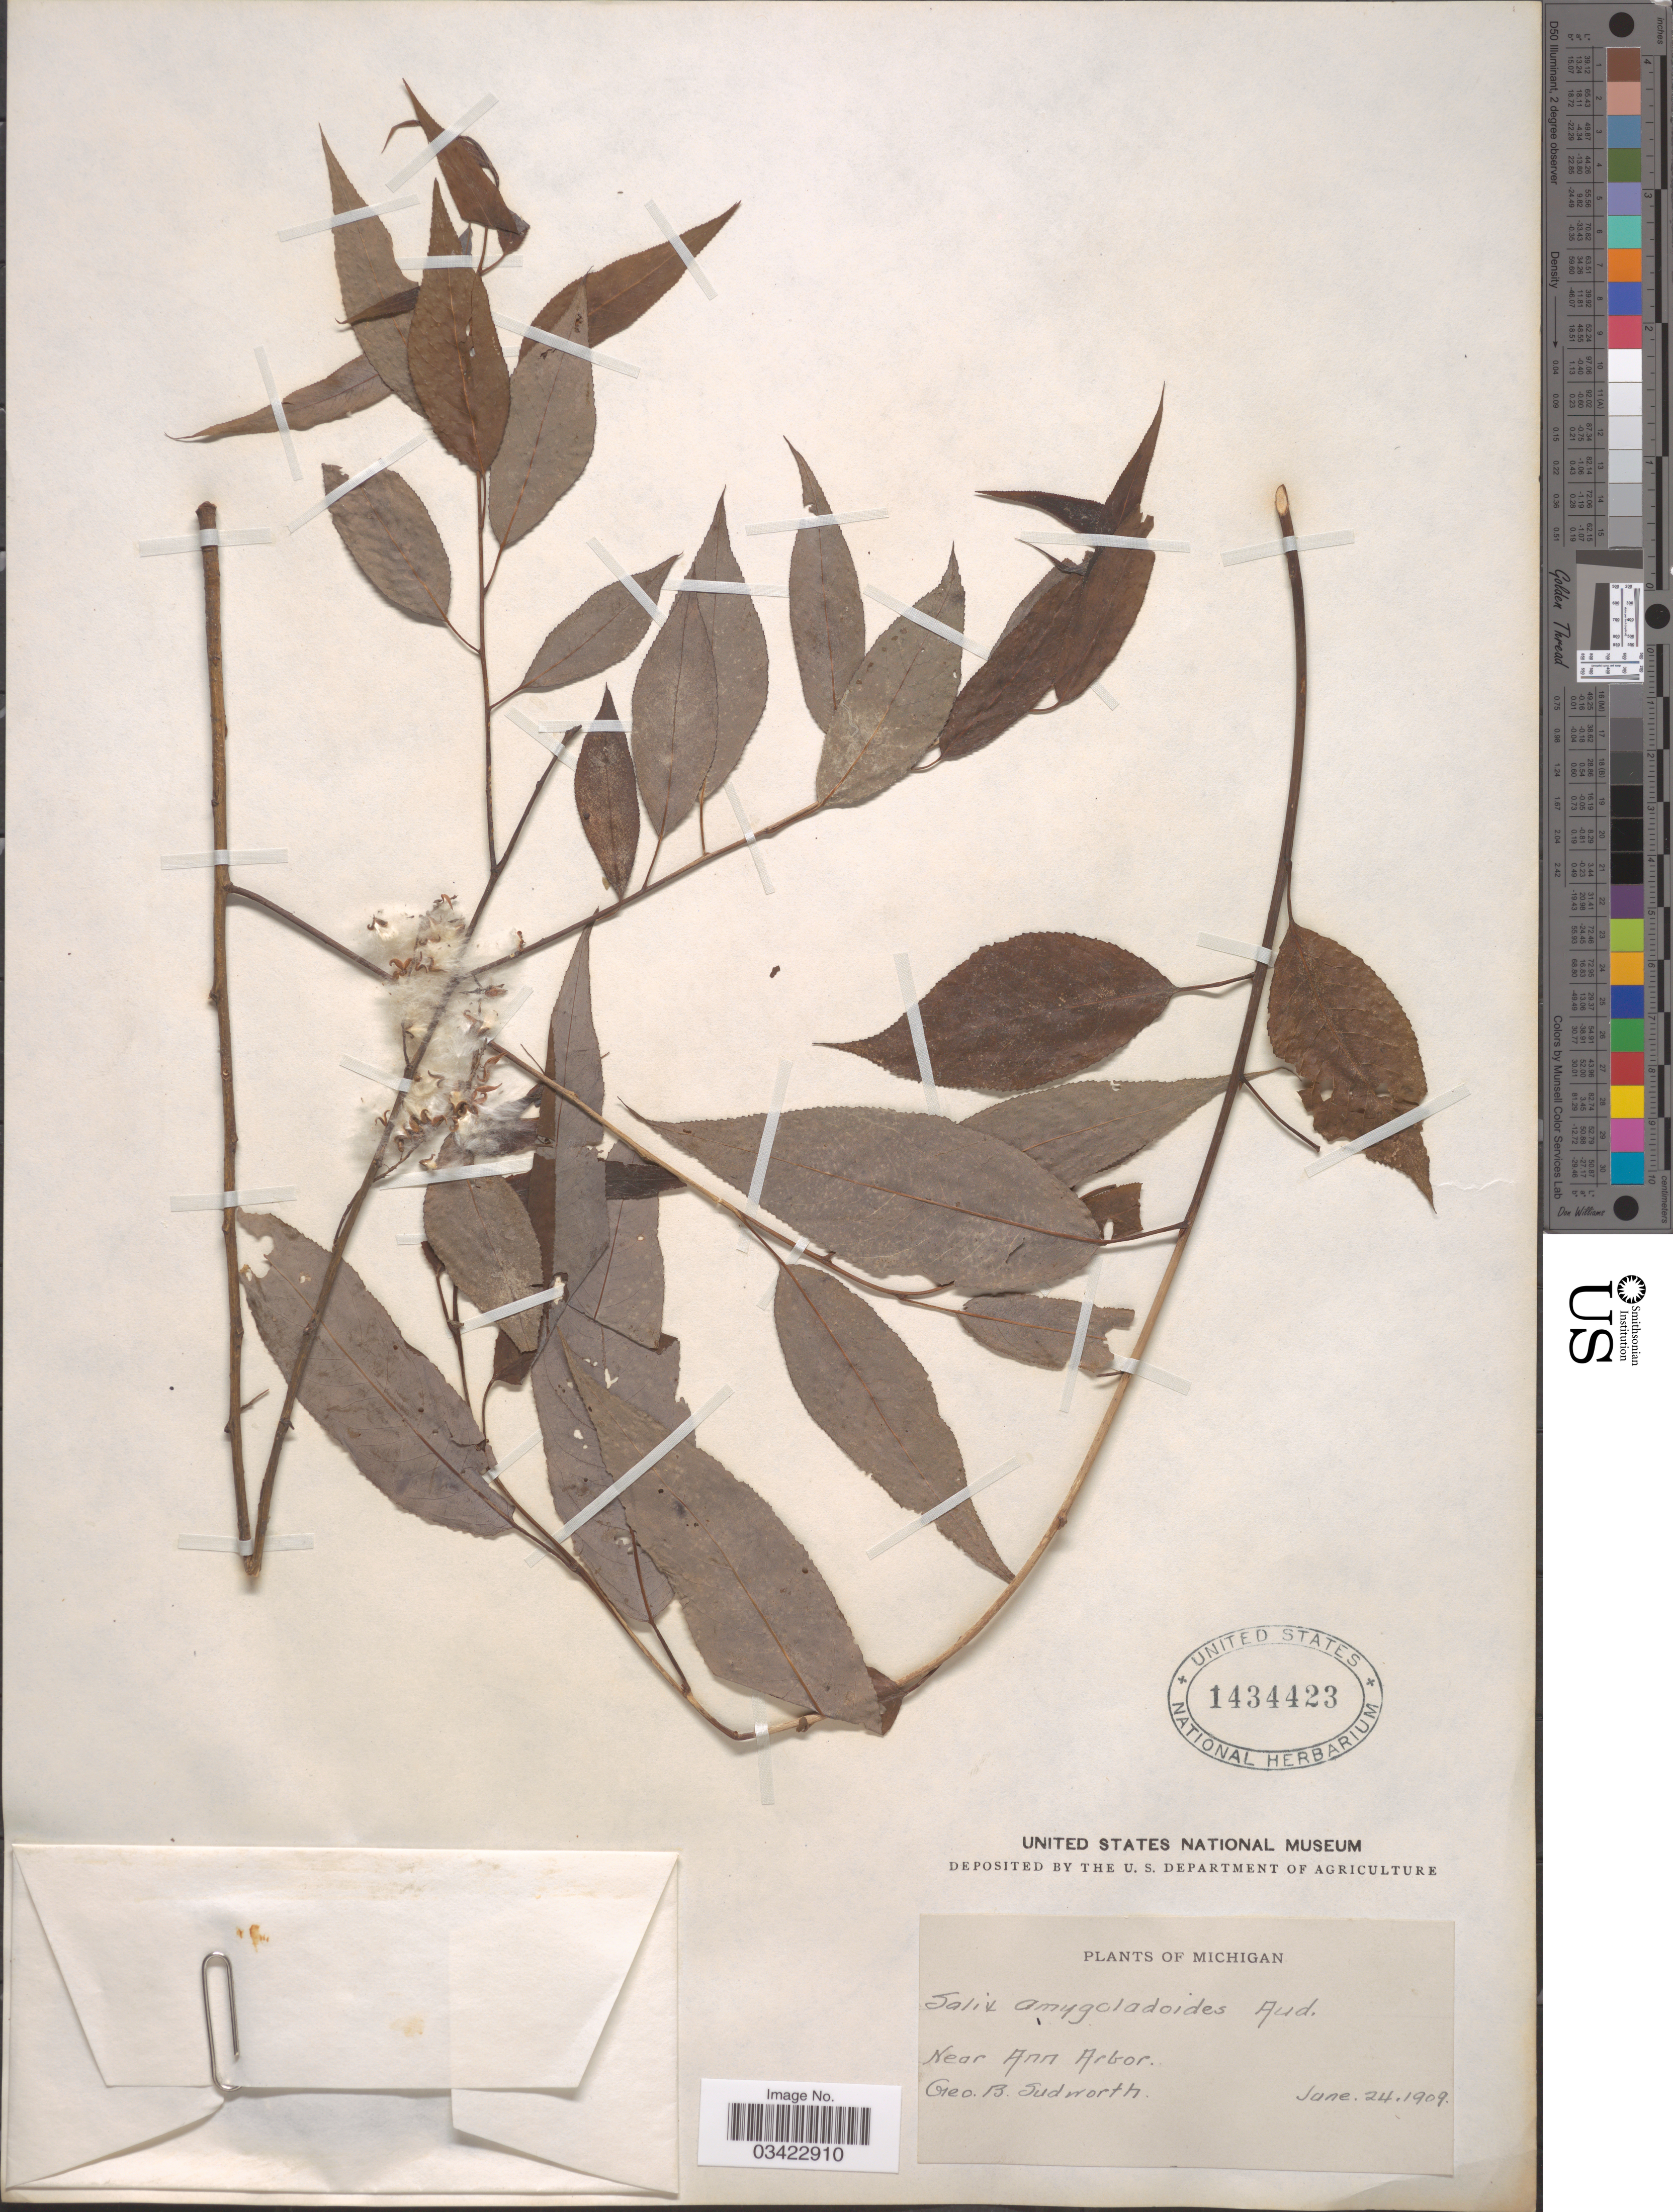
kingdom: Plantae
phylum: Tracheophyta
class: Magnoliopsida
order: Malpighiales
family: Salicaceae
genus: Salix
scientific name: Salix amygdaloides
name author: Andersson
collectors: G. B. Sudworth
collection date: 1909-06-24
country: United States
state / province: Michigan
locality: Near Ann Arbor.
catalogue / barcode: US 1434423